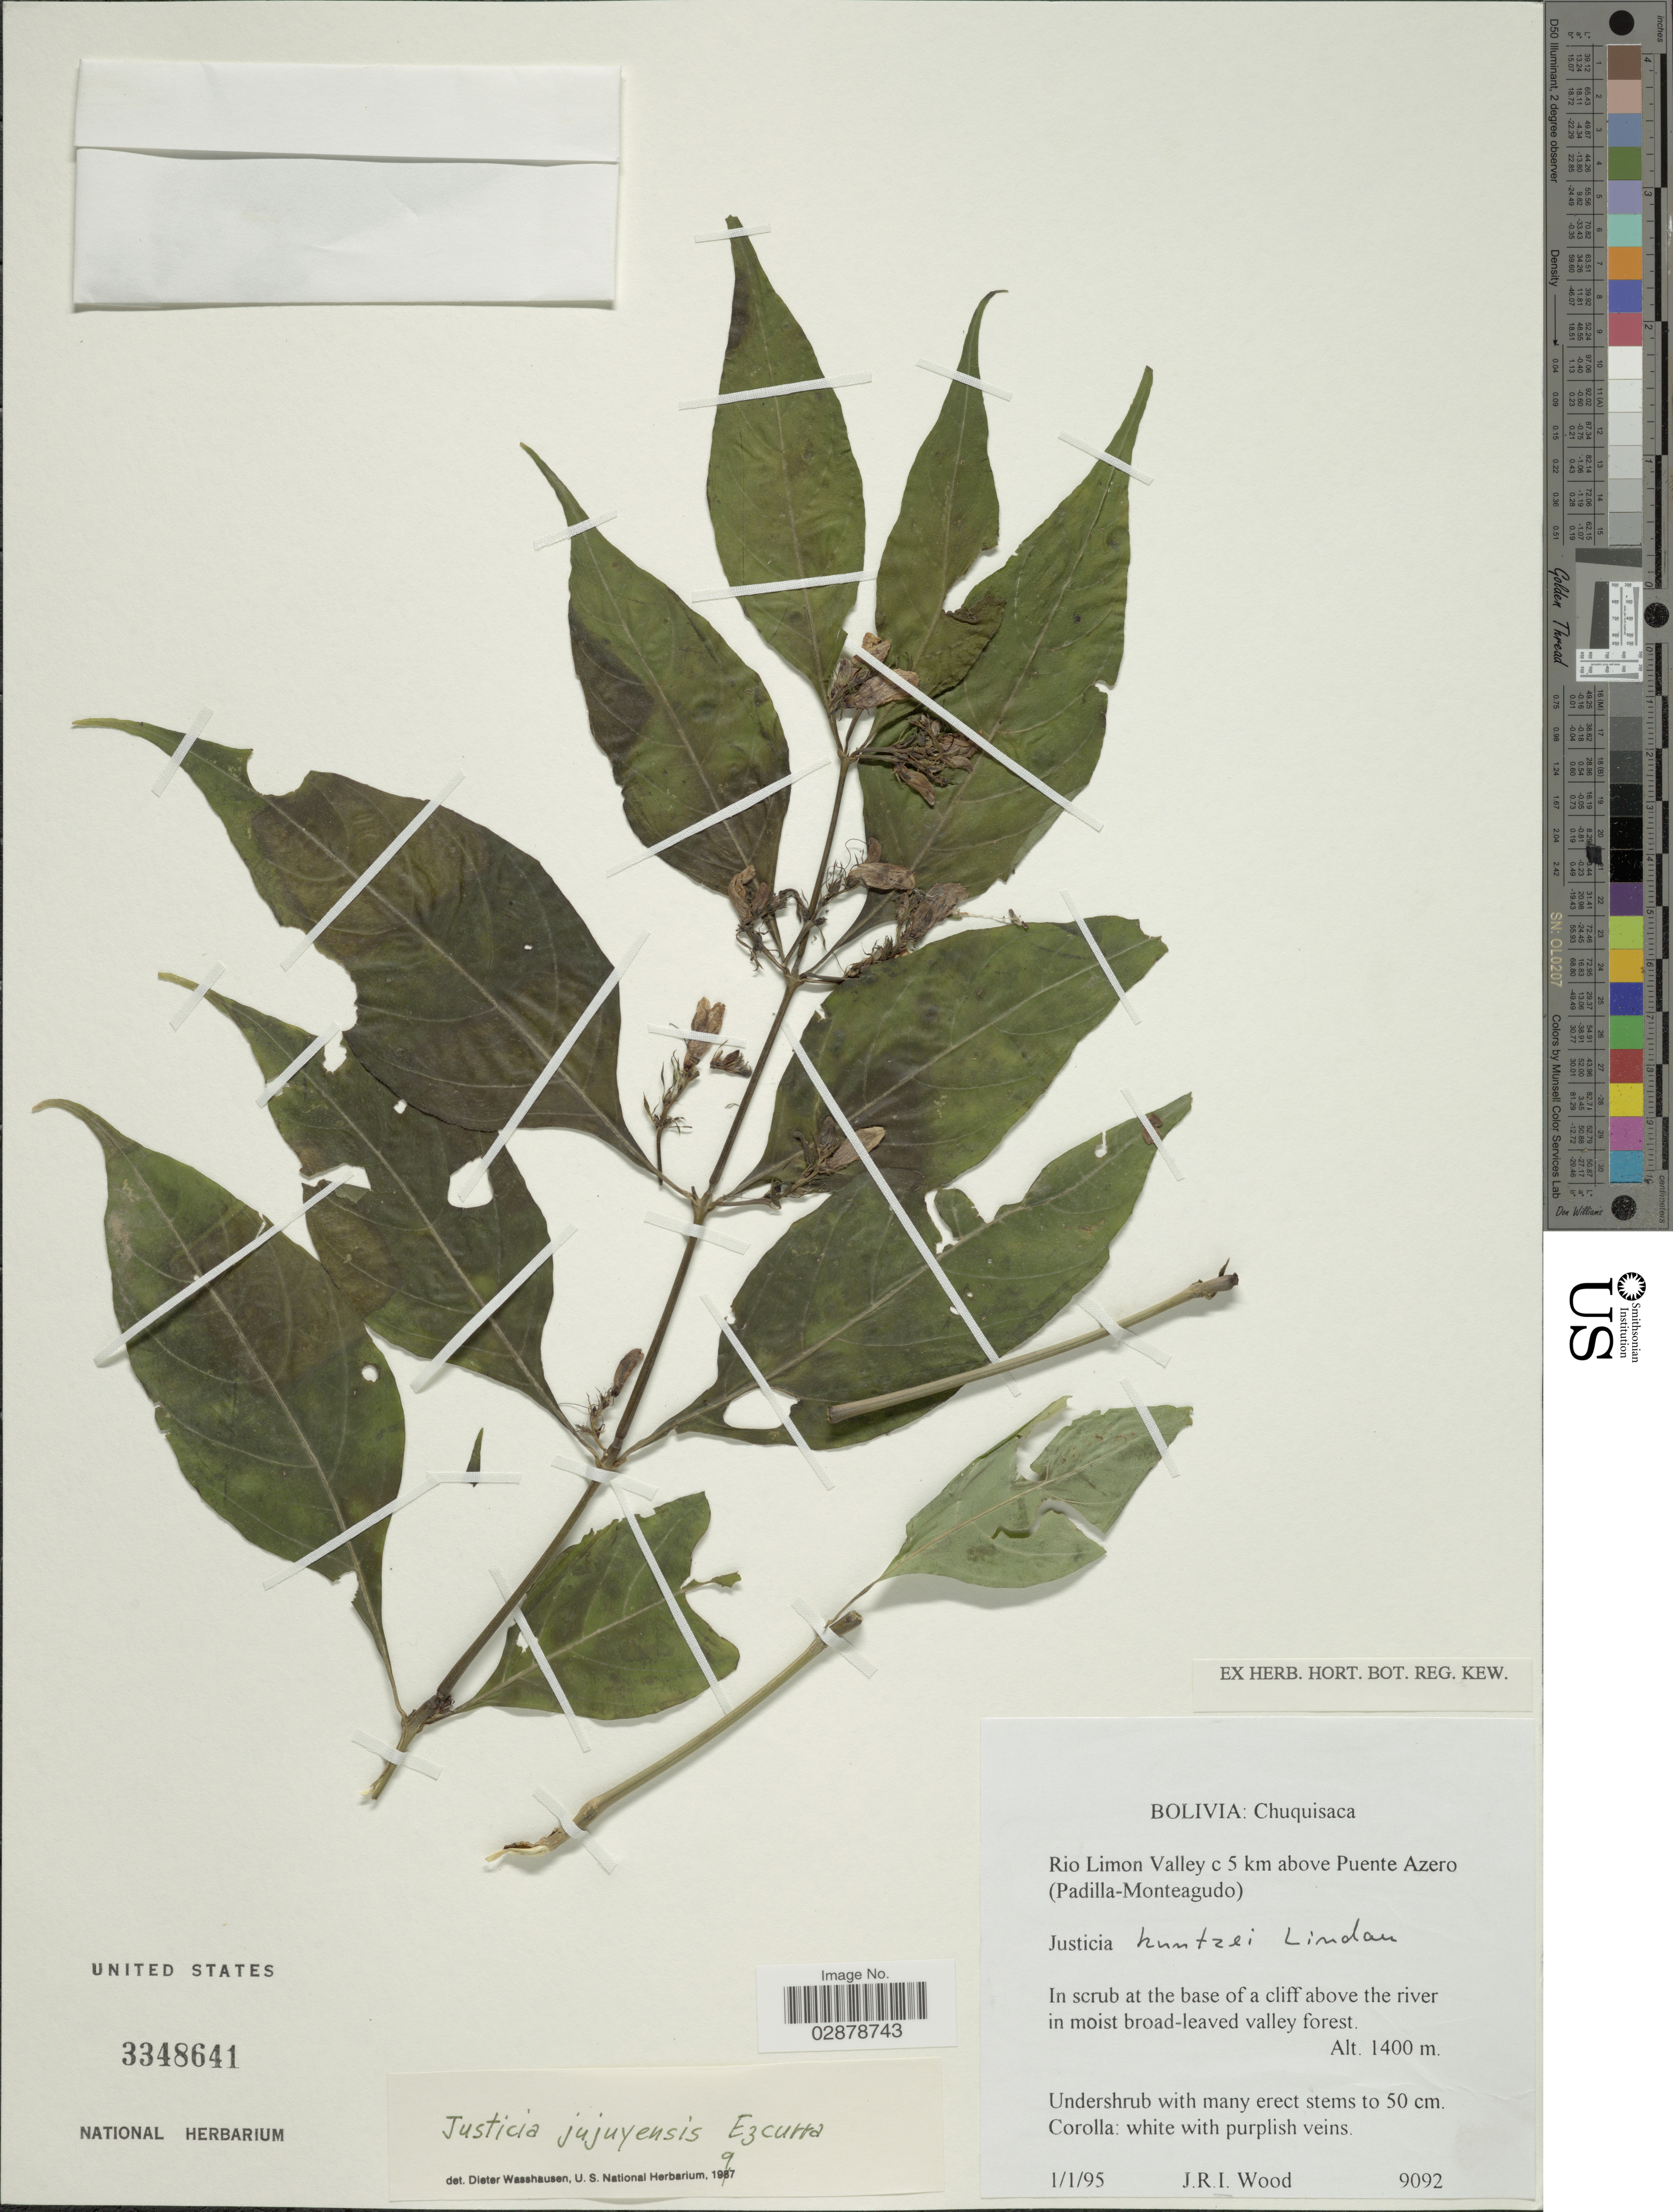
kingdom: Plantae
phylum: Tracheophyta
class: Magnoliopsida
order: Lamiales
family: Acanthaceae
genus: Justicia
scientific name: Justicia corumbensis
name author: (Lindau) Wassh. & C. Ezcurra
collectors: J. R. I. Wood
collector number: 9092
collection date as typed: Transcribed d/m/y: 1/1/95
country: Bolivia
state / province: Chuquisaca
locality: Rio Limon Valley c 5 km above Puente Azero (Padilla-Monteagudo).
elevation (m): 1400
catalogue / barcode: US 3348641